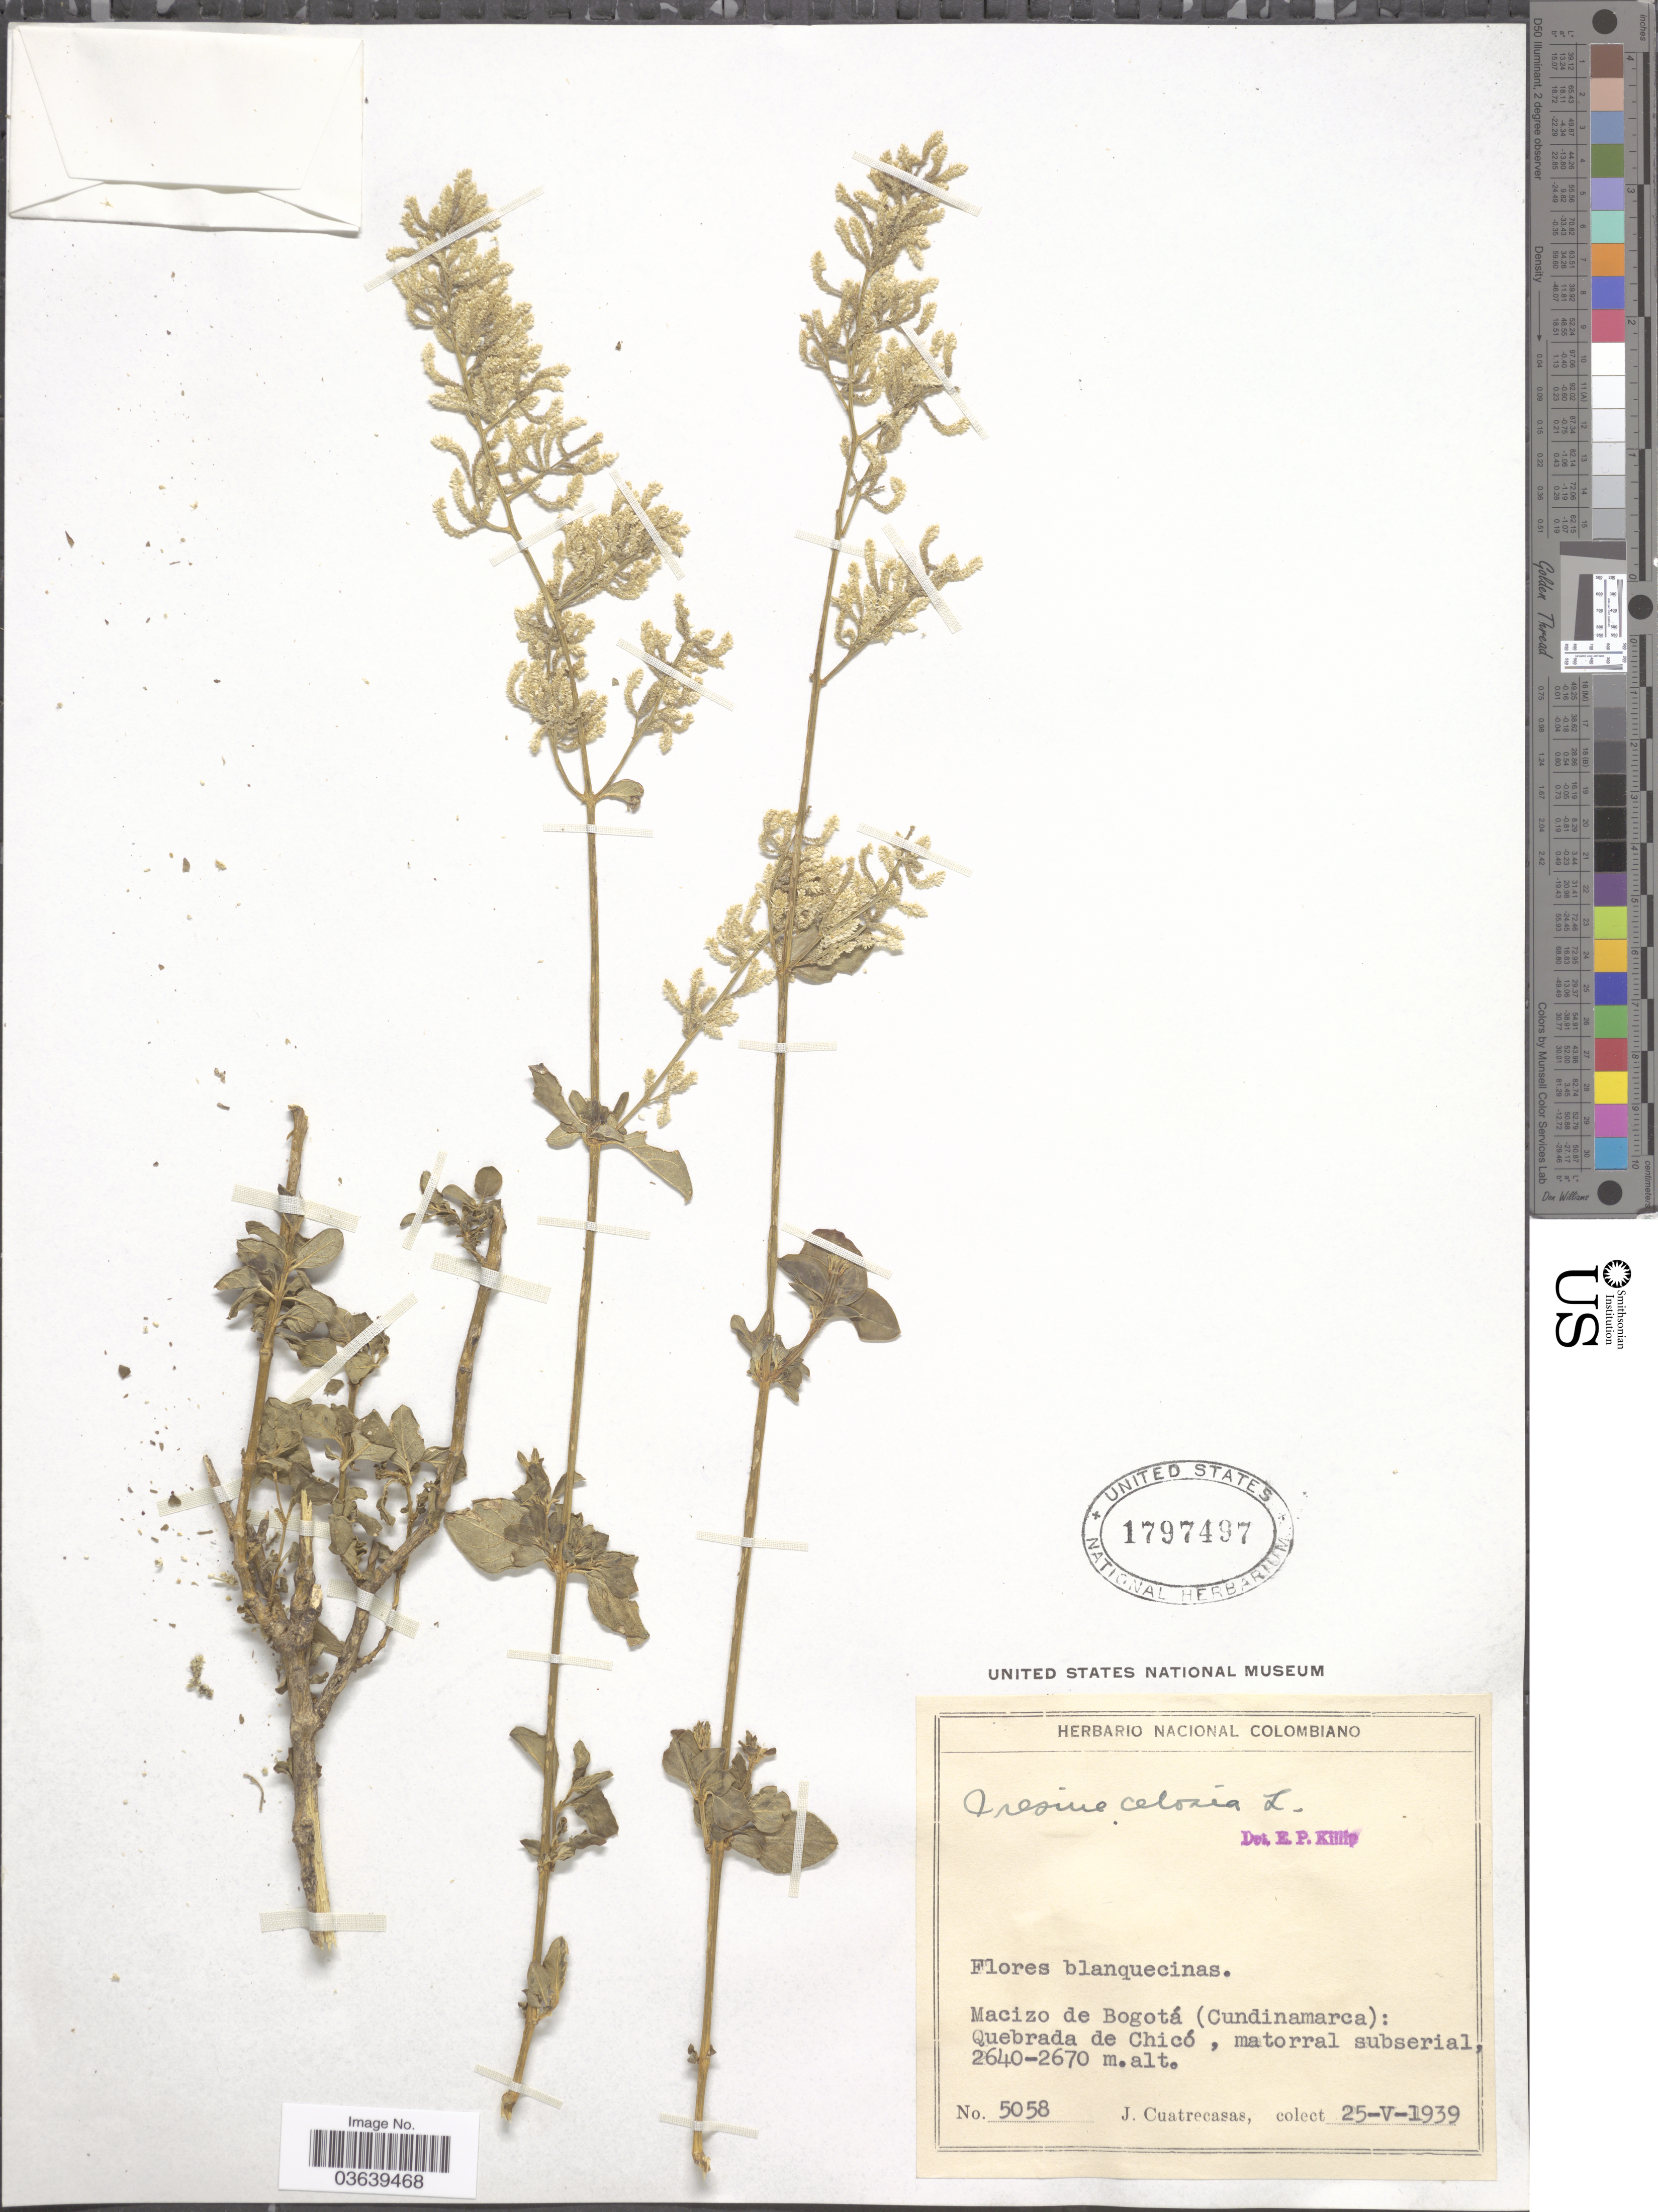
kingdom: Plantae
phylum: Tracheophyta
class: Magnoliopsida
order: Caryophyllales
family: Amaranthaceae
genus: Iresine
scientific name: Iresine diffusa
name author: Humb. & Bonpl. ex Willd.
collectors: J. Cuatrecasas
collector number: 5058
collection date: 1939-05-25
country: Colombia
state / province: Cundinamarca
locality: Macizo de Bogotá (Cundinamarca): Quebrada de Chicó, matorral subserial.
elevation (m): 2640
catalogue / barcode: US 1797497